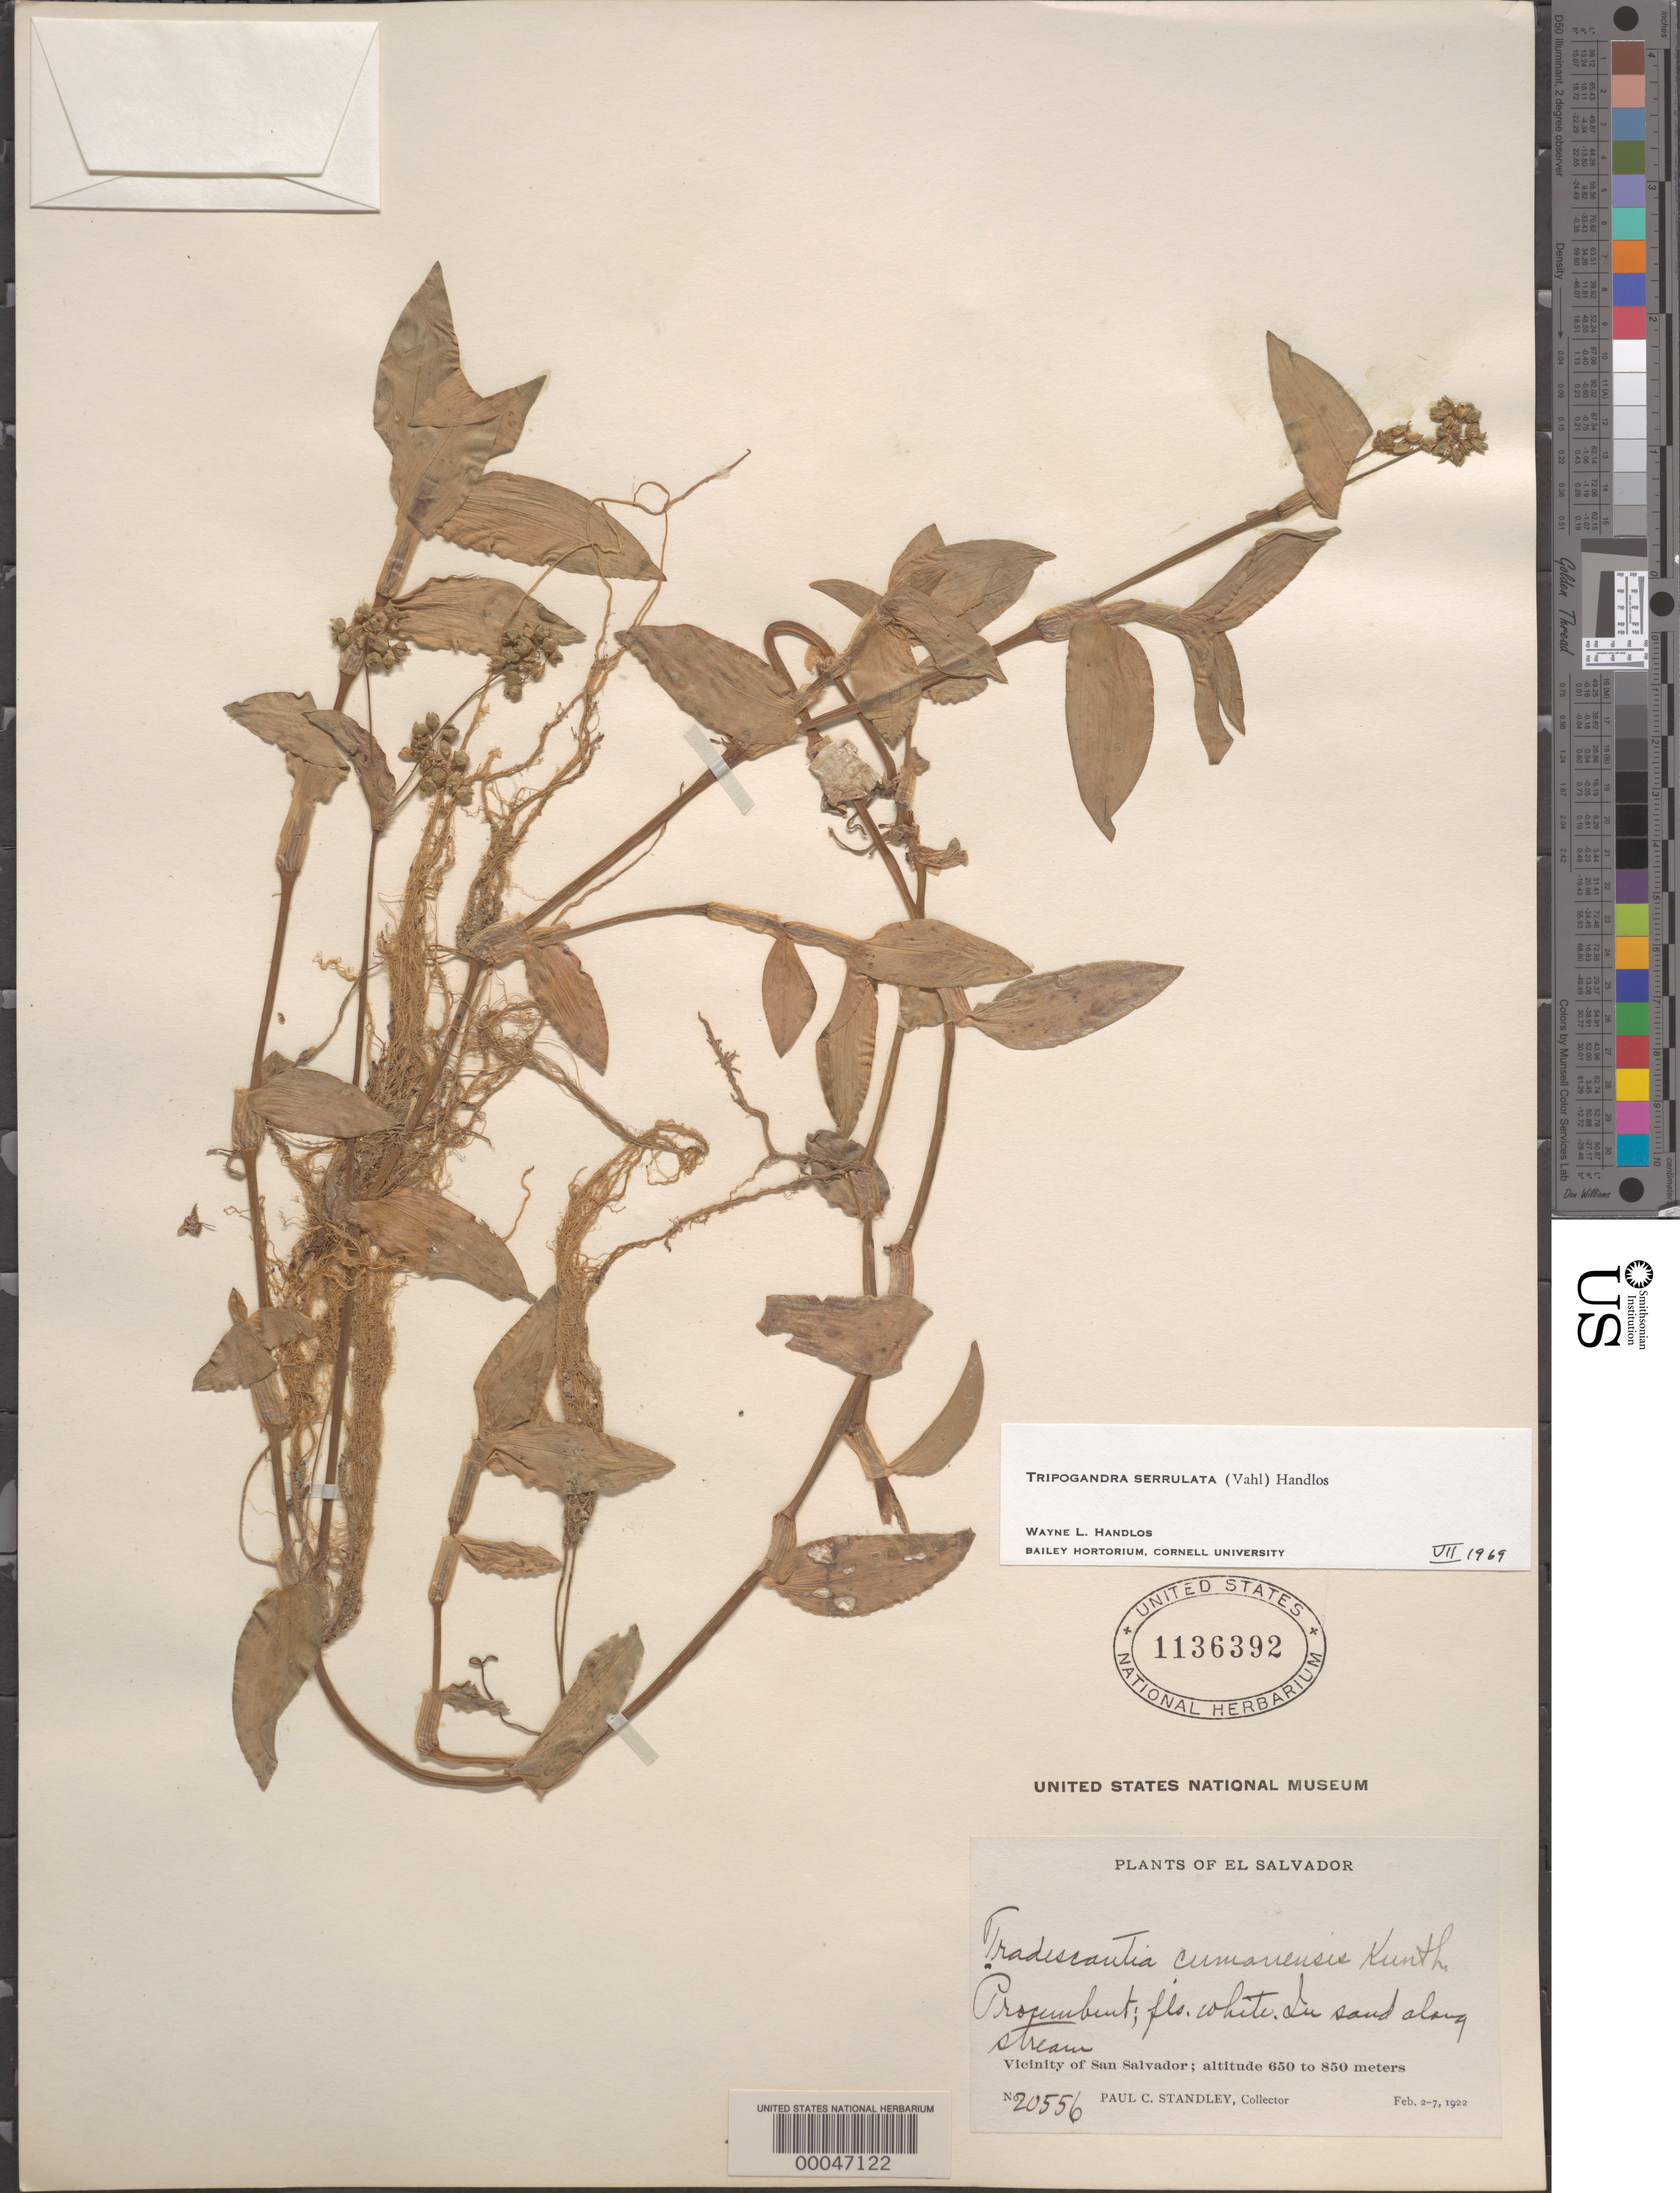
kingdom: Plantae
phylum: Tracheophyta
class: Liliopsida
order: Commelinales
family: Commelinaceae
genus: Tripogandra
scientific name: Tripogandra serrulata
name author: (Vahl) Handlos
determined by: Handlos, W. L.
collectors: P. C. Standley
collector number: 20556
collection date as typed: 02 Feb 1922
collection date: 1922-02-02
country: El Salvador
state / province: San Salvador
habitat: Sandy streambank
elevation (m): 650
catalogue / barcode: US 1136392